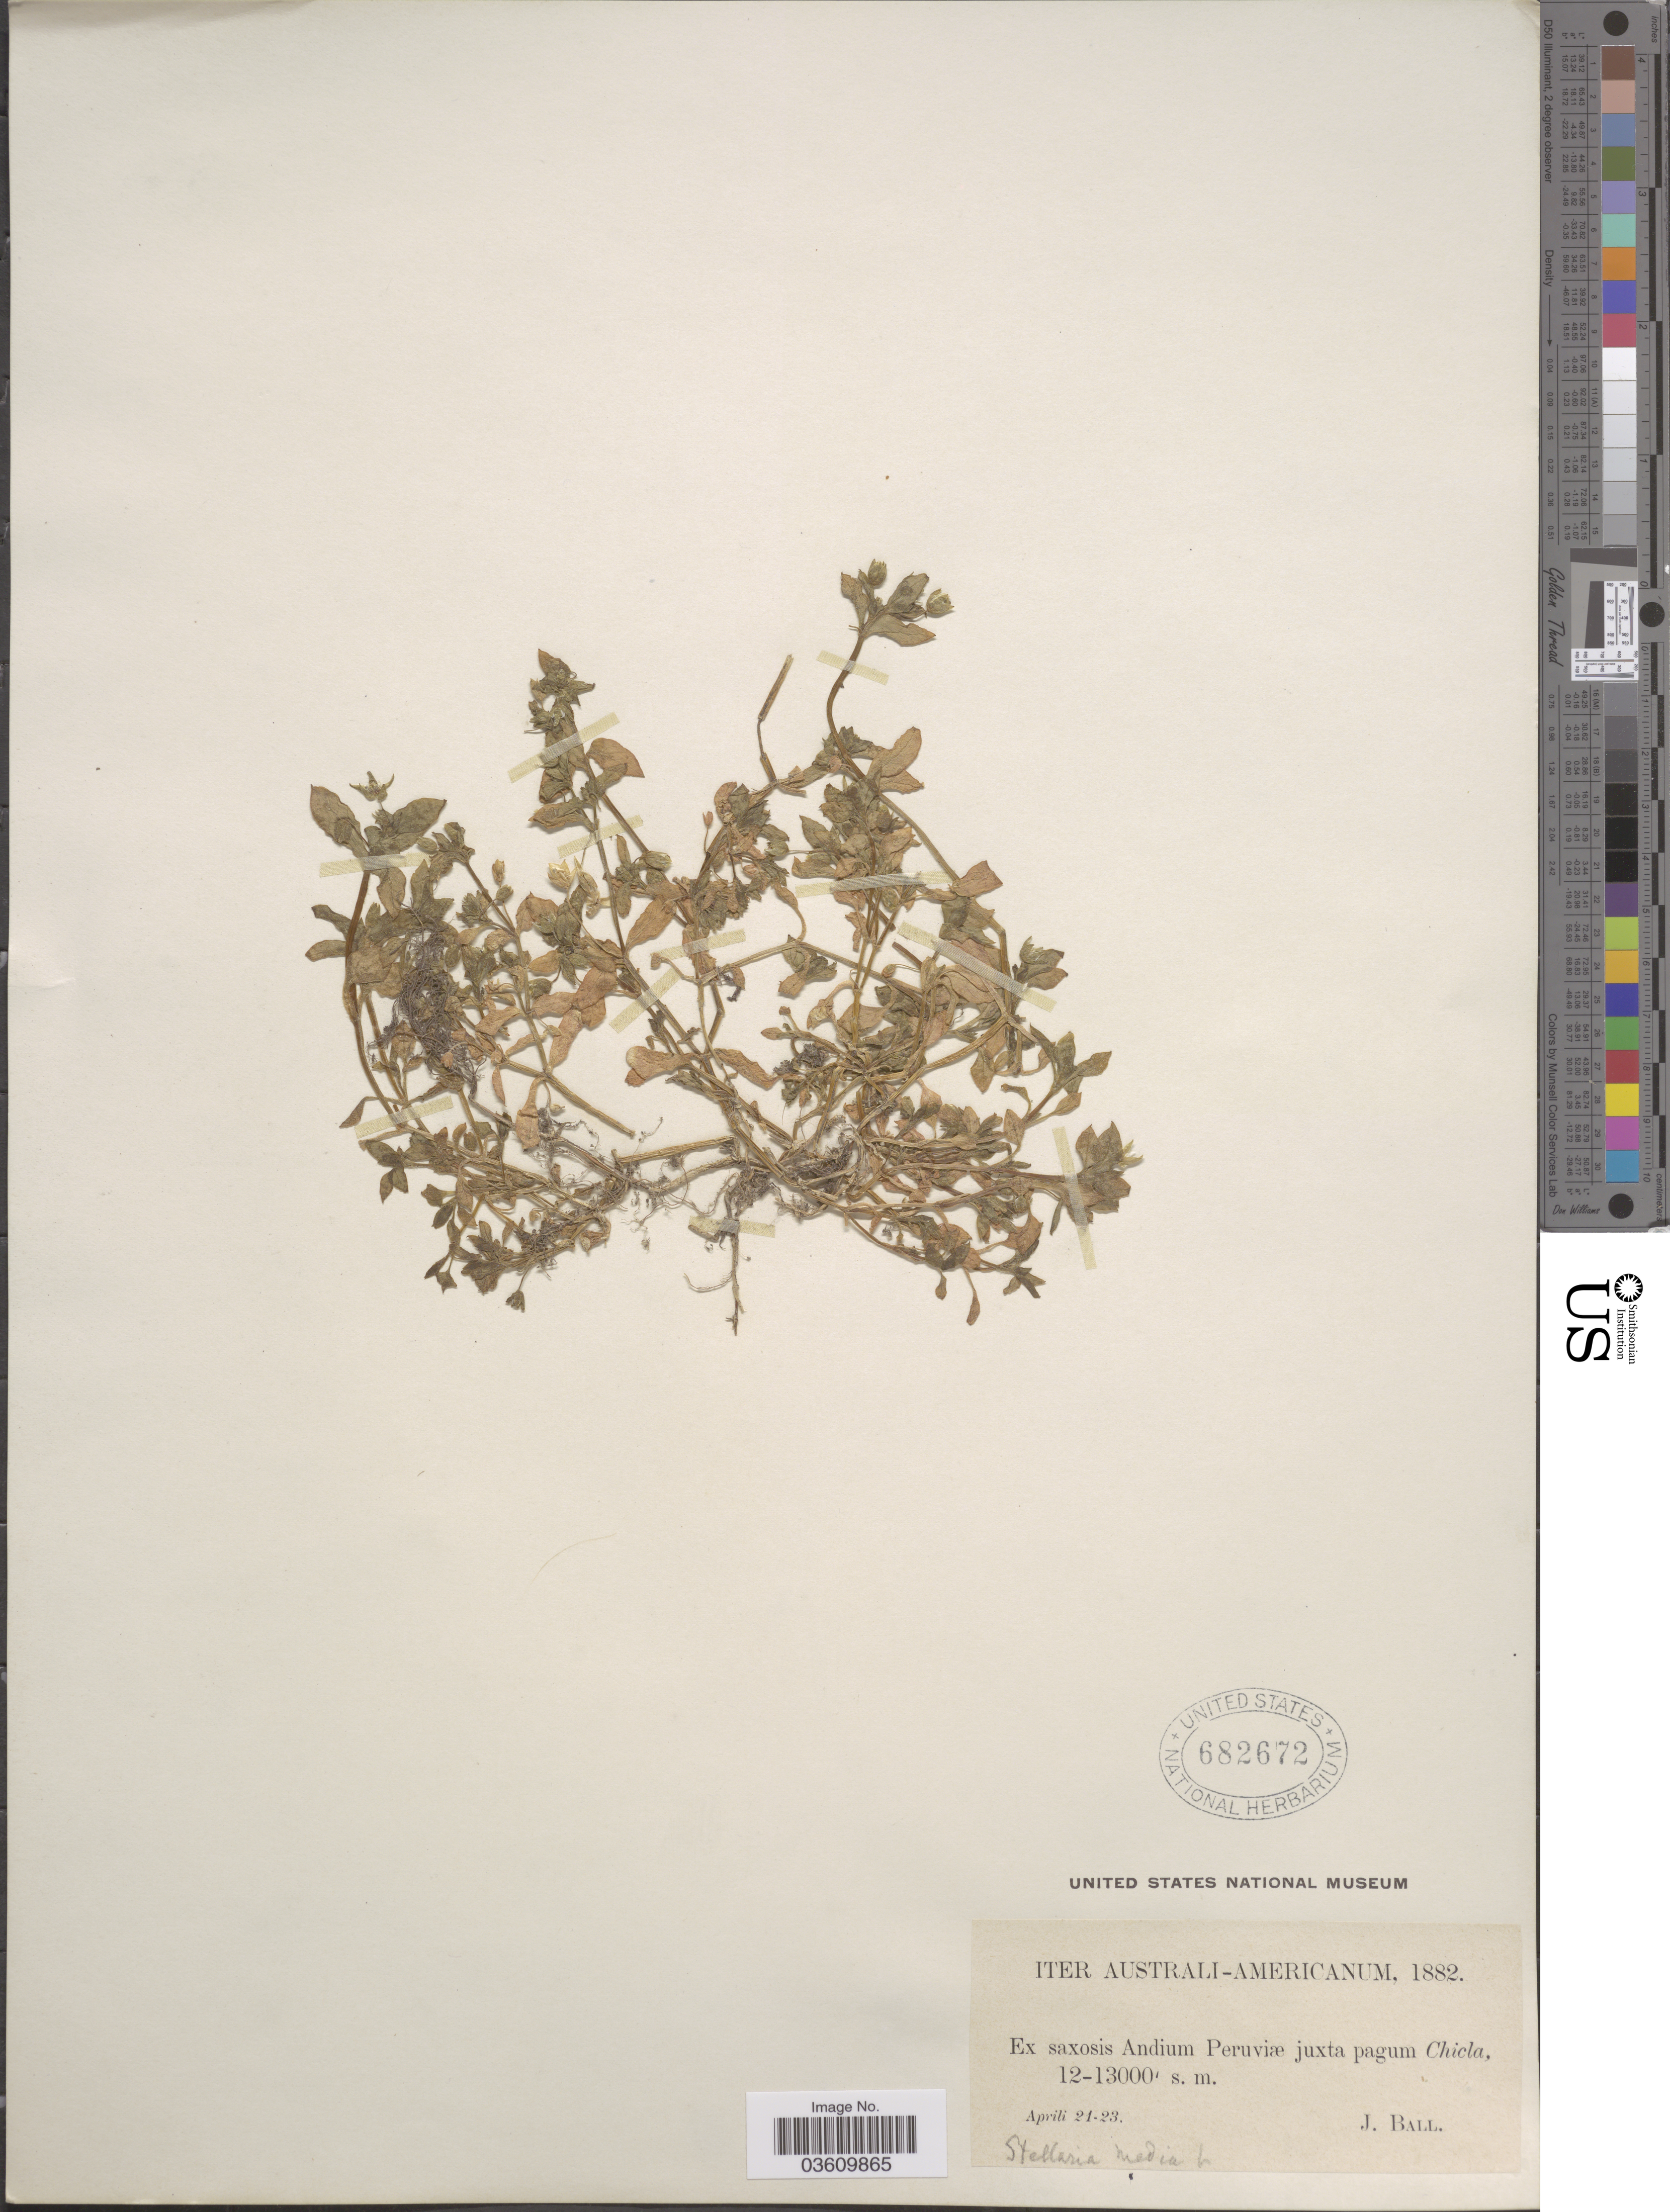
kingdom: Plantae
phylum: Tracheophyta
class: Magnoliopsida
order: Caryophyllales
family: Caryophyllaceae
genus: Stellaria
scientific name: Stellaria media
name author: (L.) Vill.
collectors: J. Ball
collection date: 1882-04-21/1882-04-23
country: Peru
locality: Iter Australi-Americanum. Ex saxosis Andium Peruviæ juxta pagum Chicla.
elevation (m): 12000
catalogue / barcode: US 682672